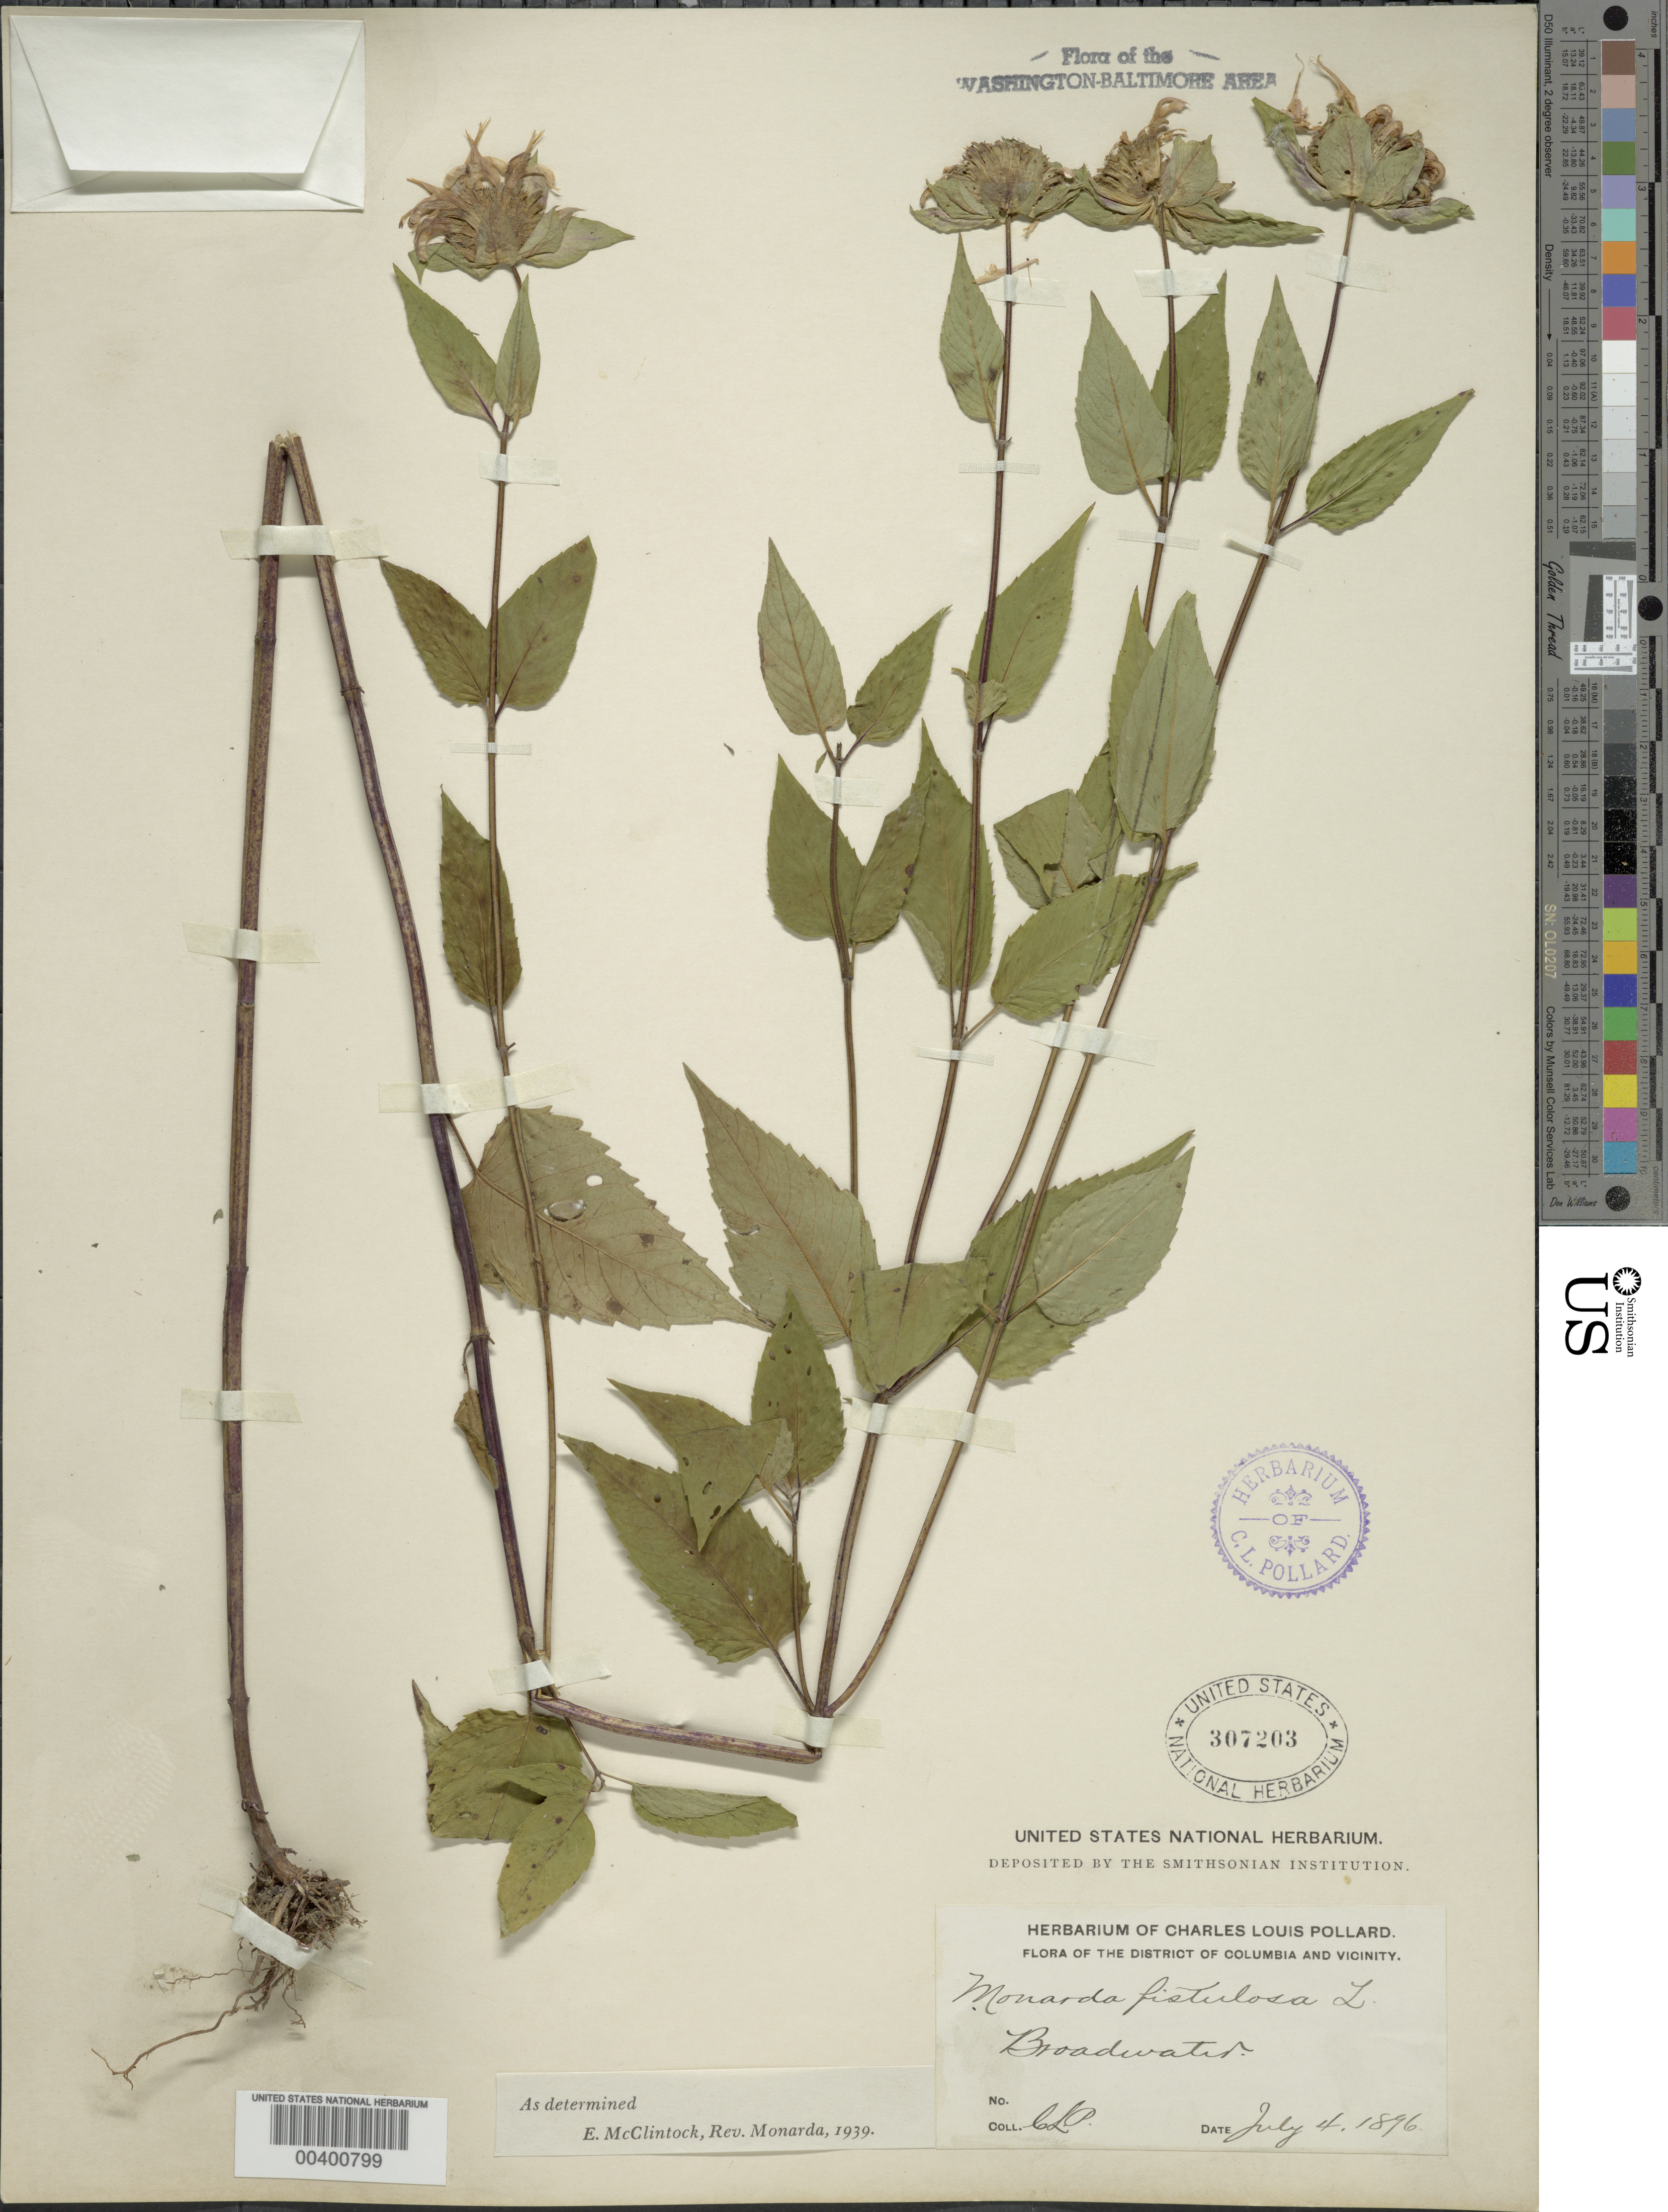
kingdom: Plantae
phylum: Tracheophyta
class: Magnoliopsida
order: Lamiales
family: Lamiaceae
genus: Monarda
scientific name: Monarda fistulosa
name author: L.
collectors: C. L. Pollard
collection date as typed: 04 Jul 1896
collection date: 1896-07-04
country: United States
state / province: Maryland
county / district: Montgomery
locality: Broadwater C. & O. Canal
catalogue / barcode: US 307203